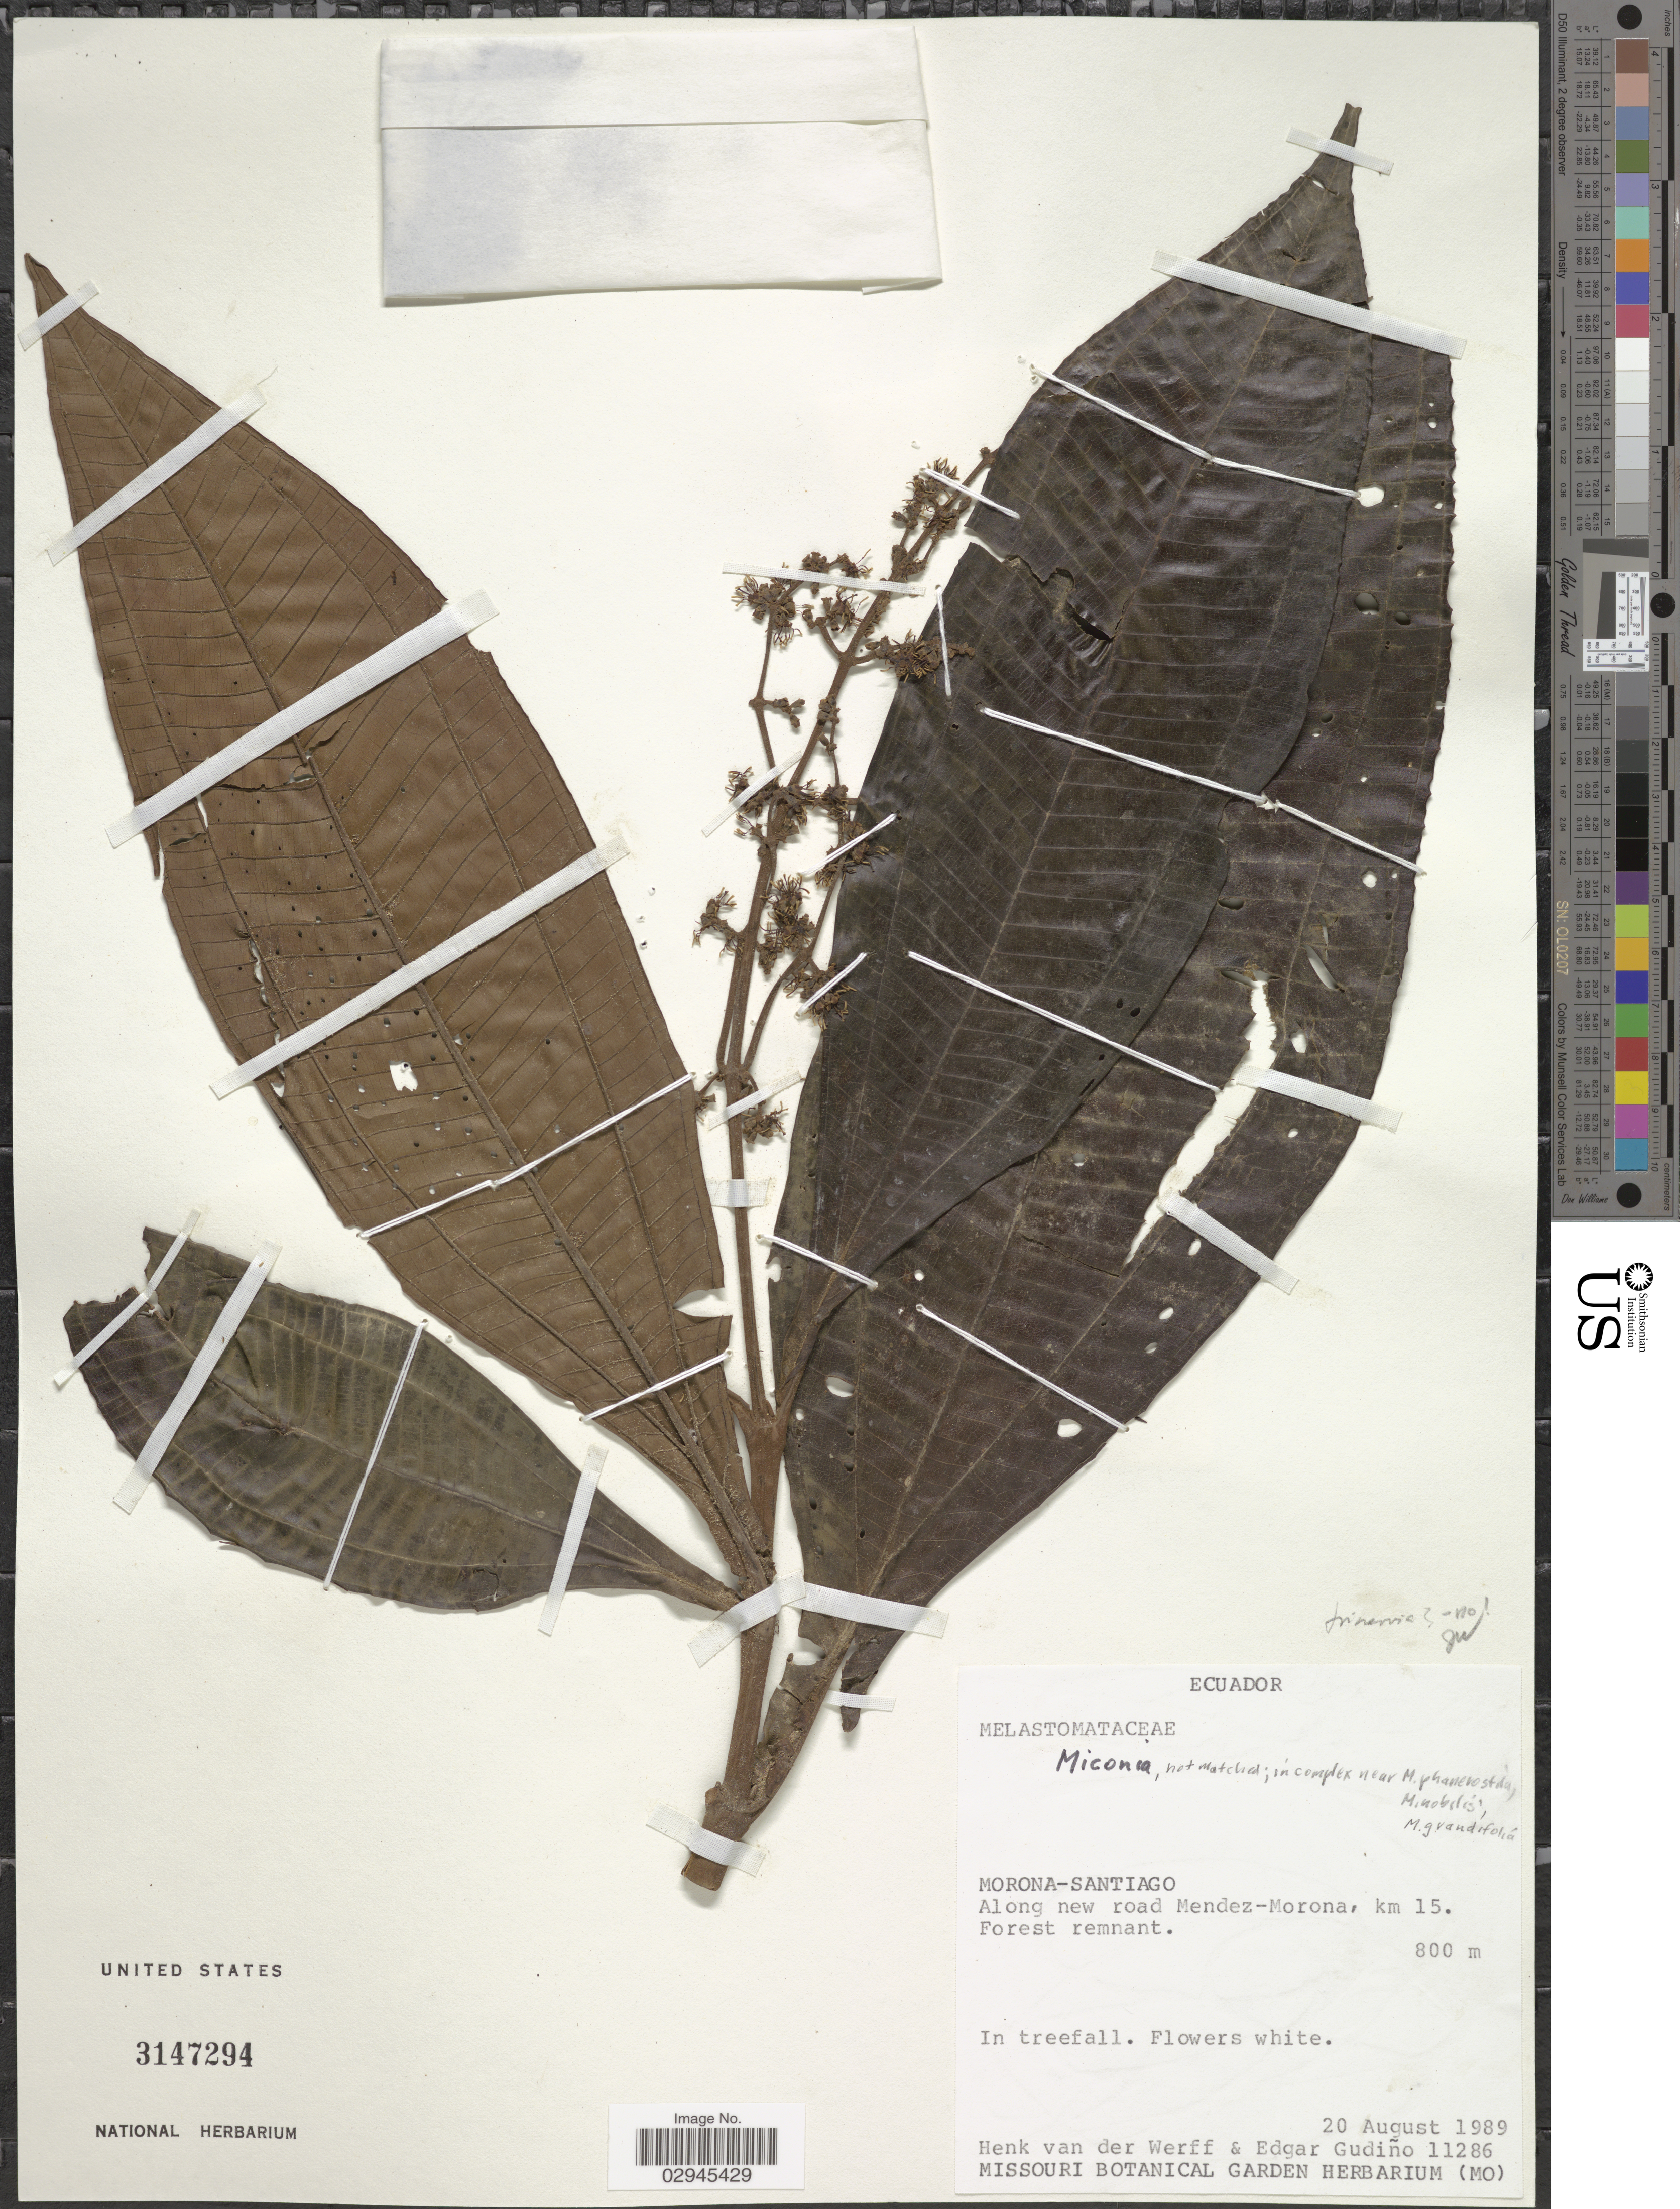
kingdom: Plantae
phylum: Tracheophyta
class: Magnoliopsida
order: Myrtales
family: Melastomataceae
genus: Miconia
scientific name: Miconia sp.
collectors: H. van der Werff & E. Gudiño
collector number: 11286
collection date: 1989-08-20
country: Ecuador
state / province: Morona-Santiago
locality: Along new road Mendez-Morona, km 15. Forest remnant.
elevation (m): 800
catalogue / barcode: US 3147294